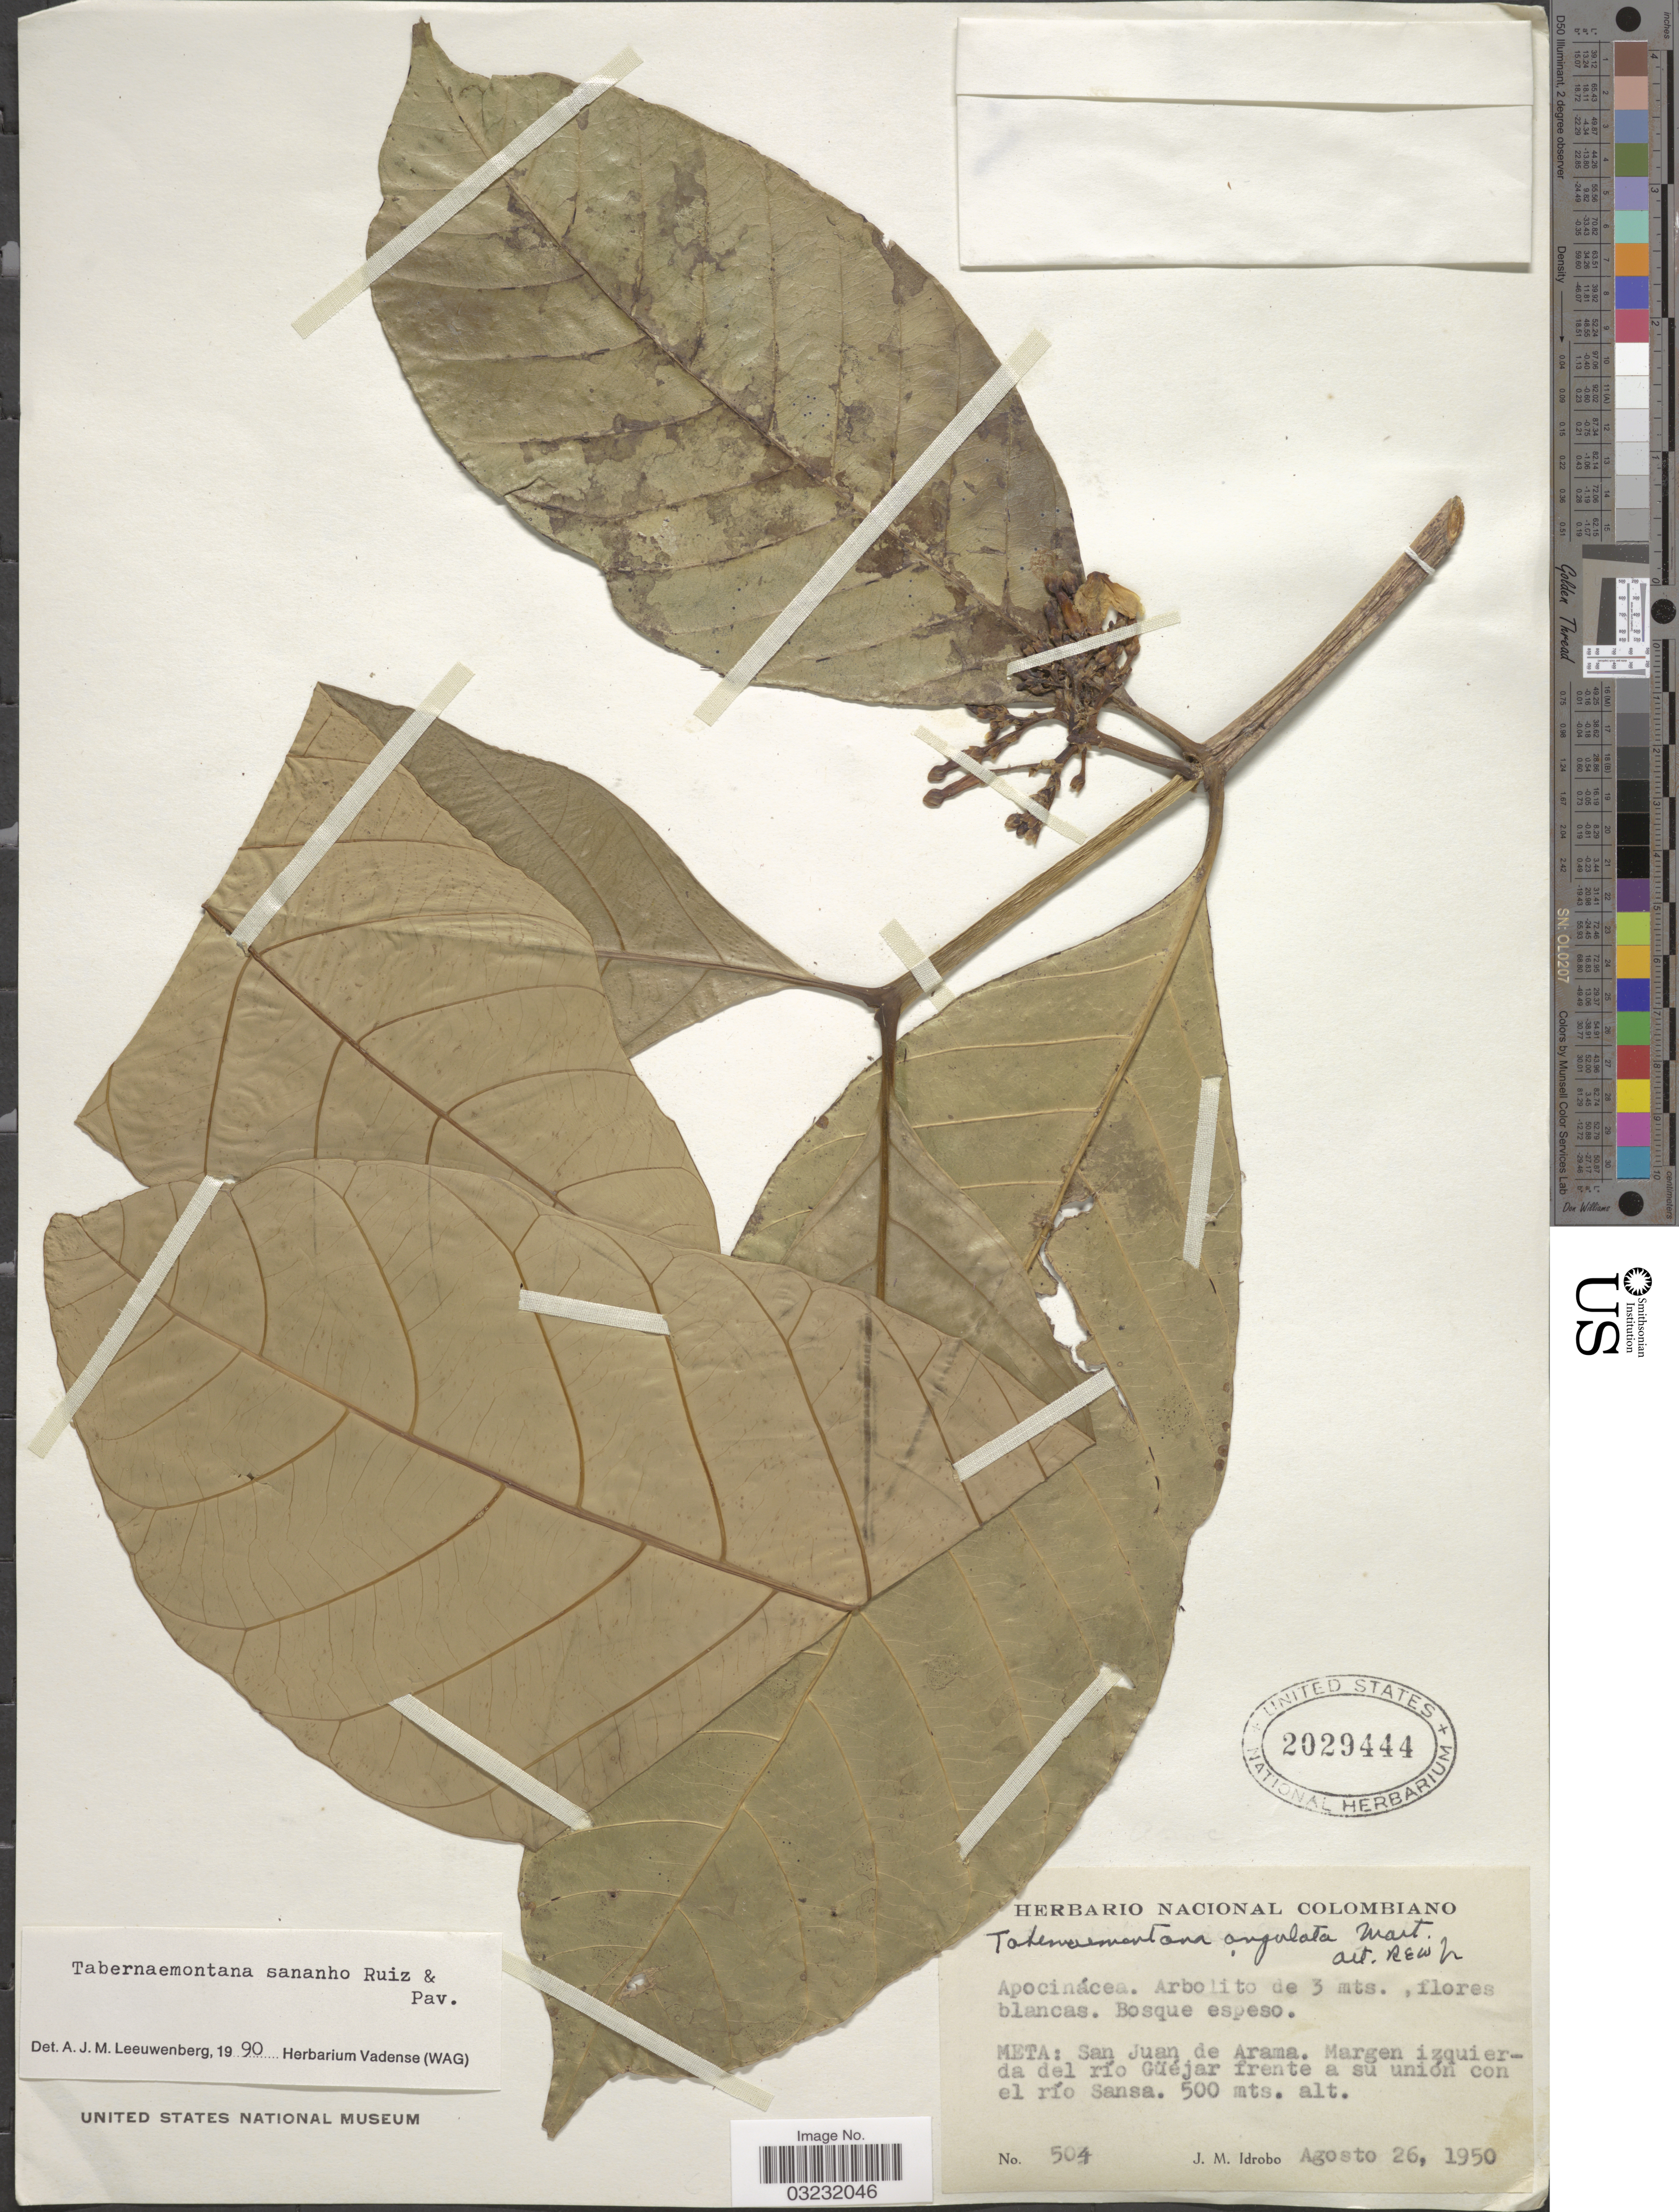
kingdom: Plantae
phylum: Tracheophyta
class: Magnoliopsida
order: Gentianales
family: Apocynaceae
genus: Tabernaemontana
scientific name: Tabernaemontana sananho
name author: Ruiz & Pav.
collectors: J. M. Idrobo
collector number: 504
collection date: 1950-08-26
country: Colombia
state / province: Meta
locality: Meta: San Juan de Arama. margen izquierda del río Güéjar frente a su unión con el río Sansa.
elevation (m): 500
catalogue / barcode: US 2029444